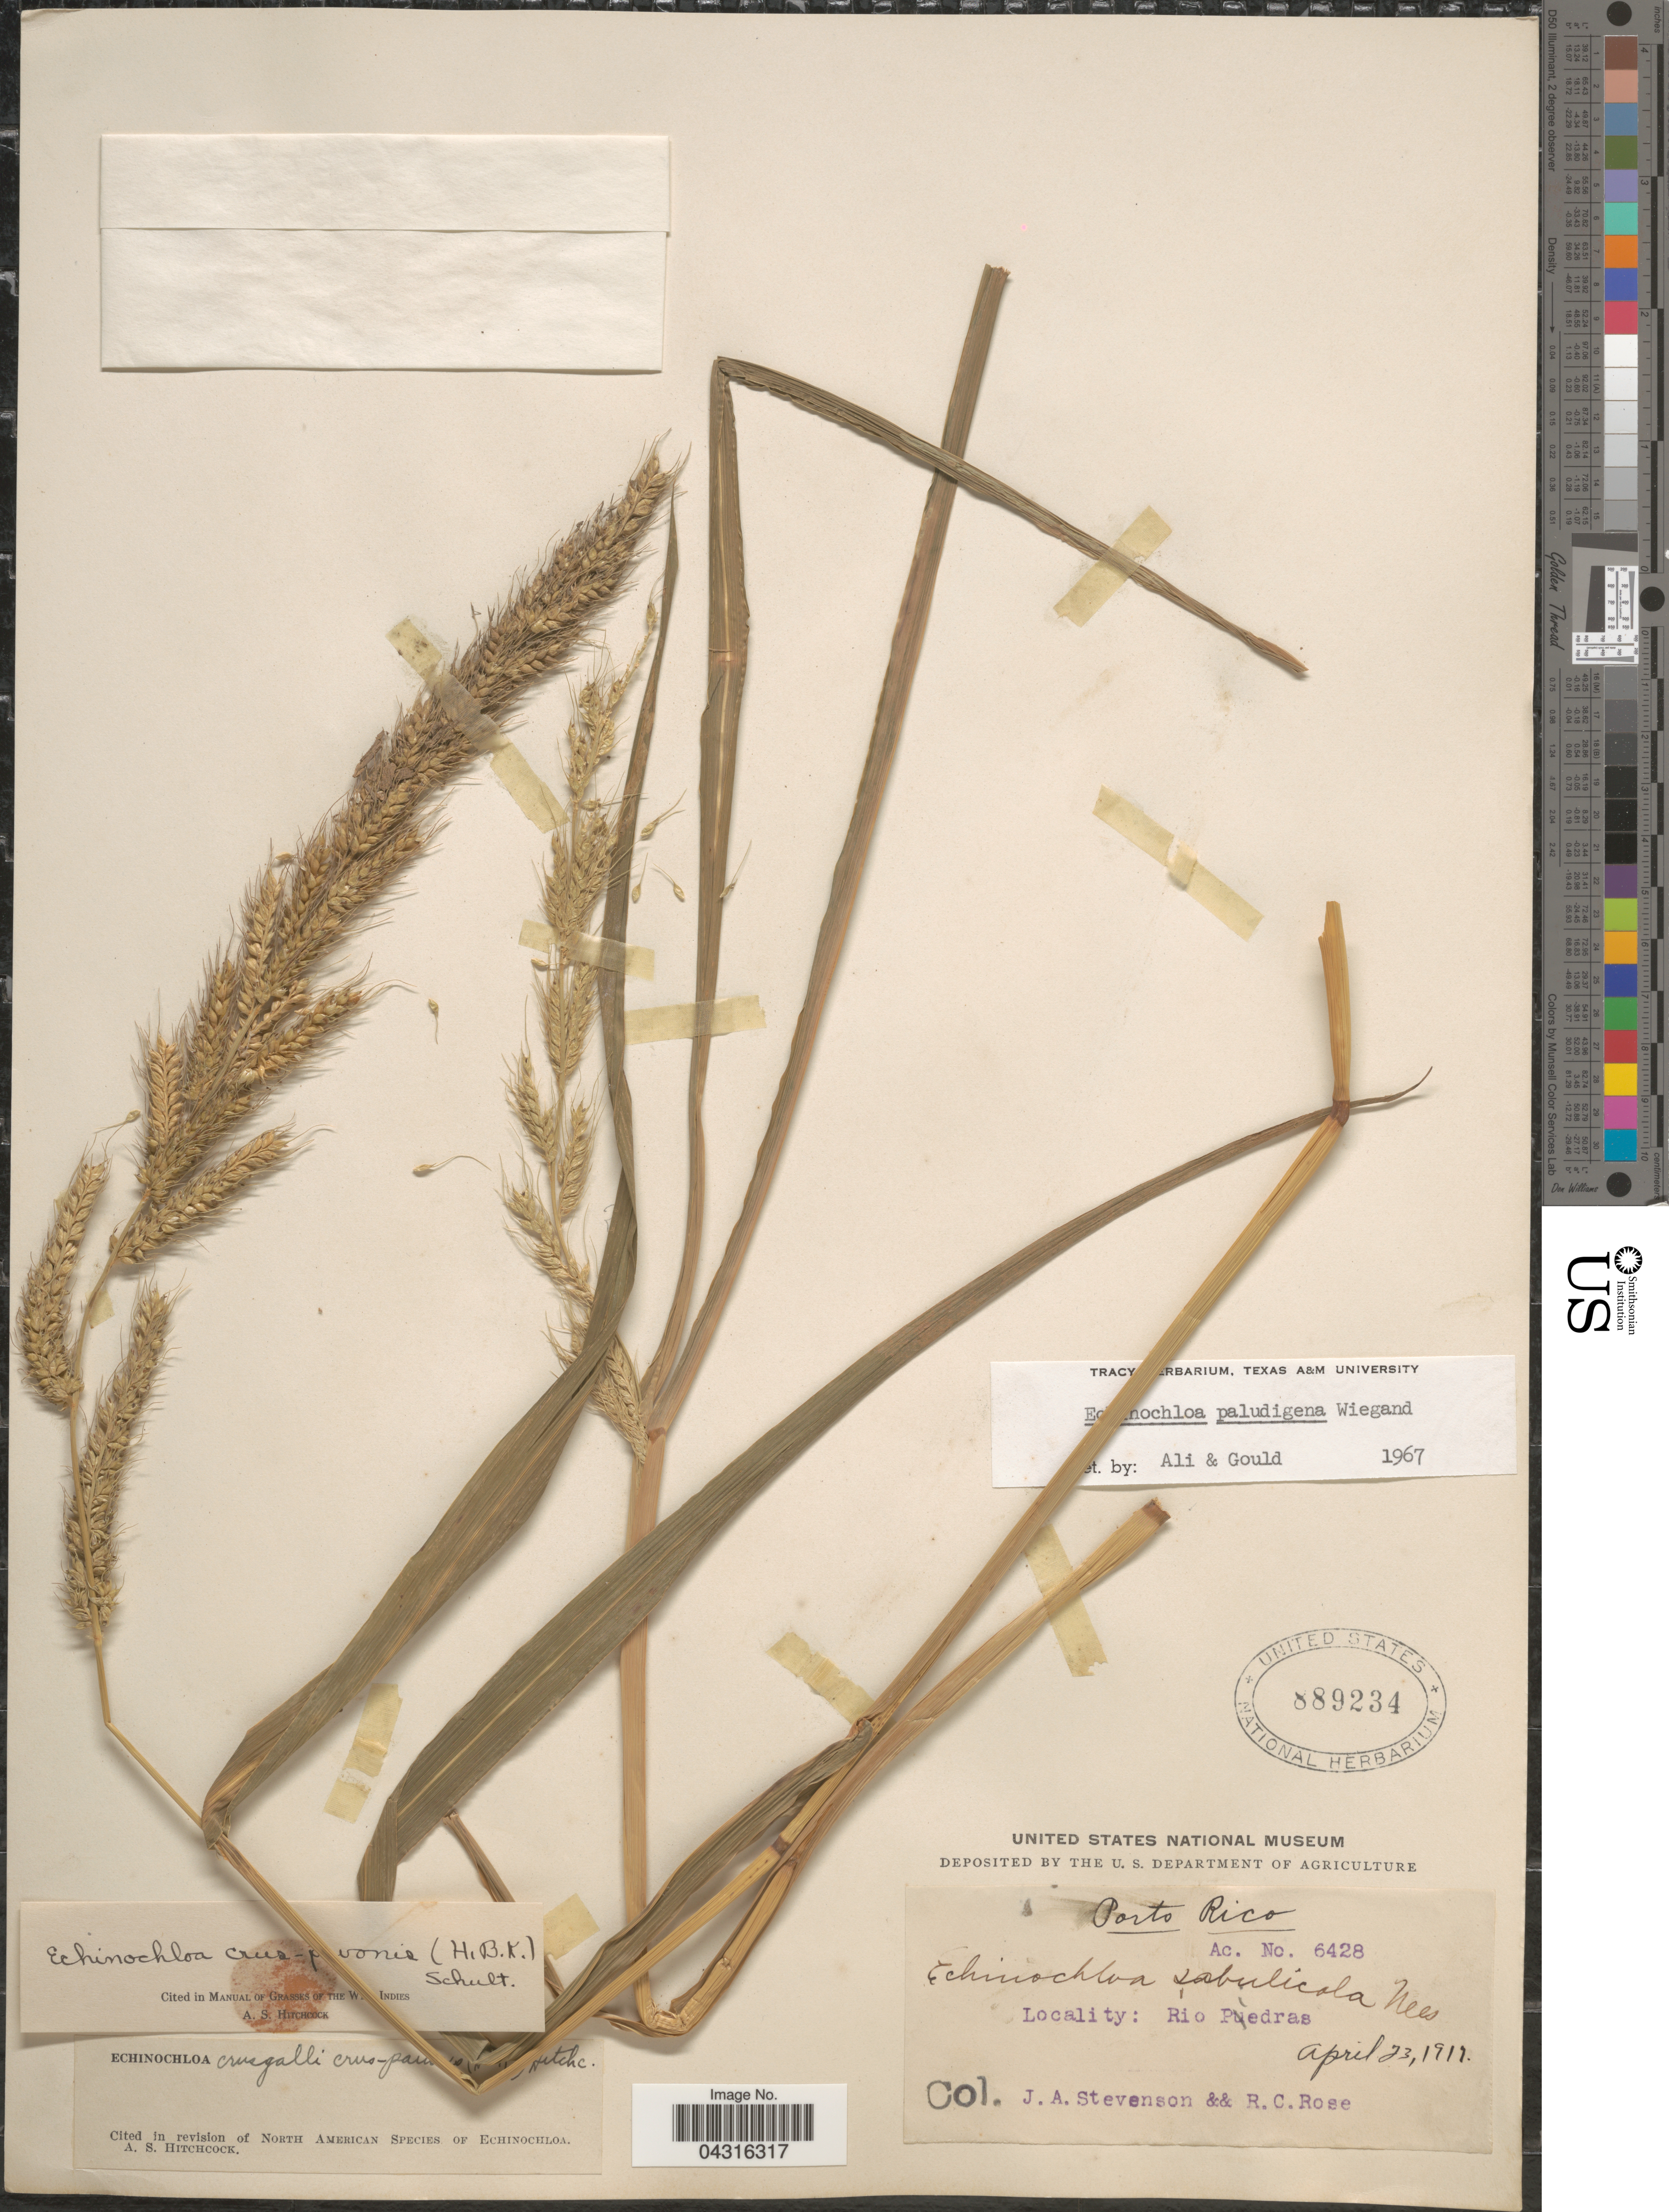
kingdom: Plantae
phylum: Tracheophyta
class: Liliopsida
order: Poales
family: Poaceae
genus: Echinochloa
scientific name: Echinochloa polystachya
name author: (Kunth) Hitchc.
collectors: J. Stevenson & R. Rose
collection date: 1917-04-23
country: Puerto Rico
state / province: Rio Piedras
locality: Porto Rico.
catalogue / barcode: US 889234